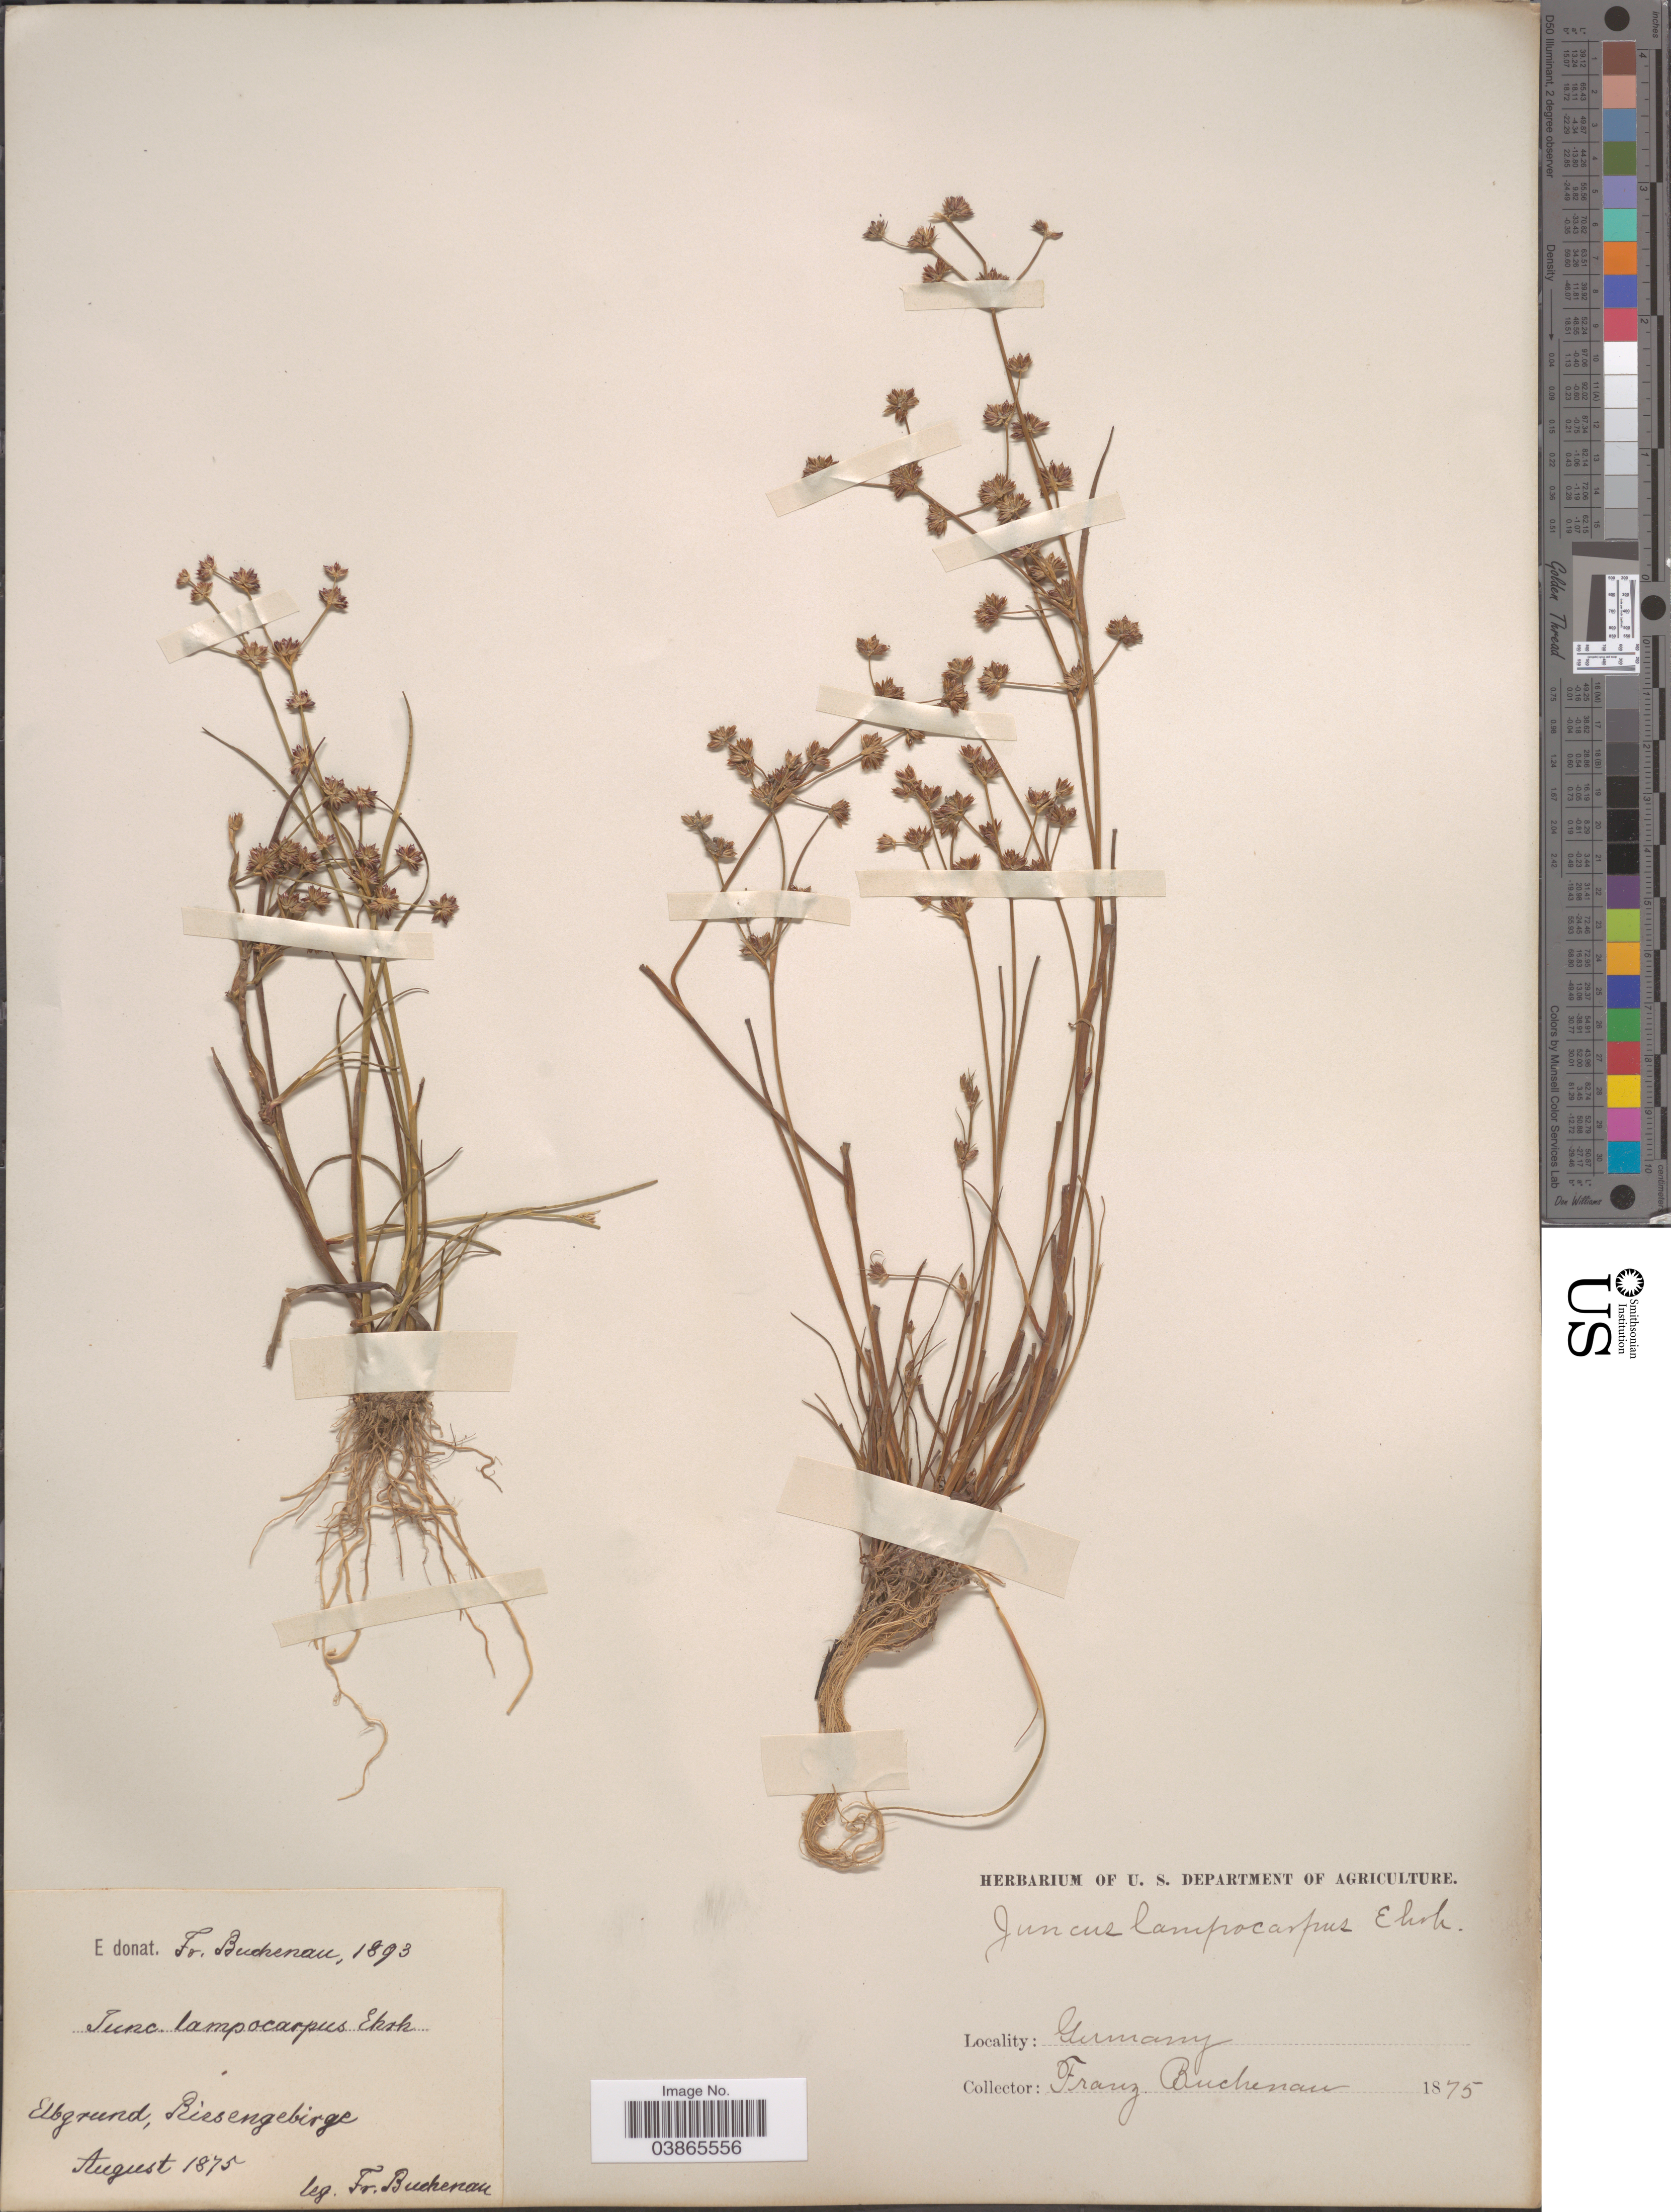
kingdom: Plantae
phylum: Tracheophyta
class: Liliopsida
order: Poales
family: Juncaceae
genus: Juncus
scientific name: Juncus lampocarpus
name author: Ehrh.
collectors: F. Buchenau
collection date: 1875-08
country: Germany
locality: Elbgrund, Riesengebirge.